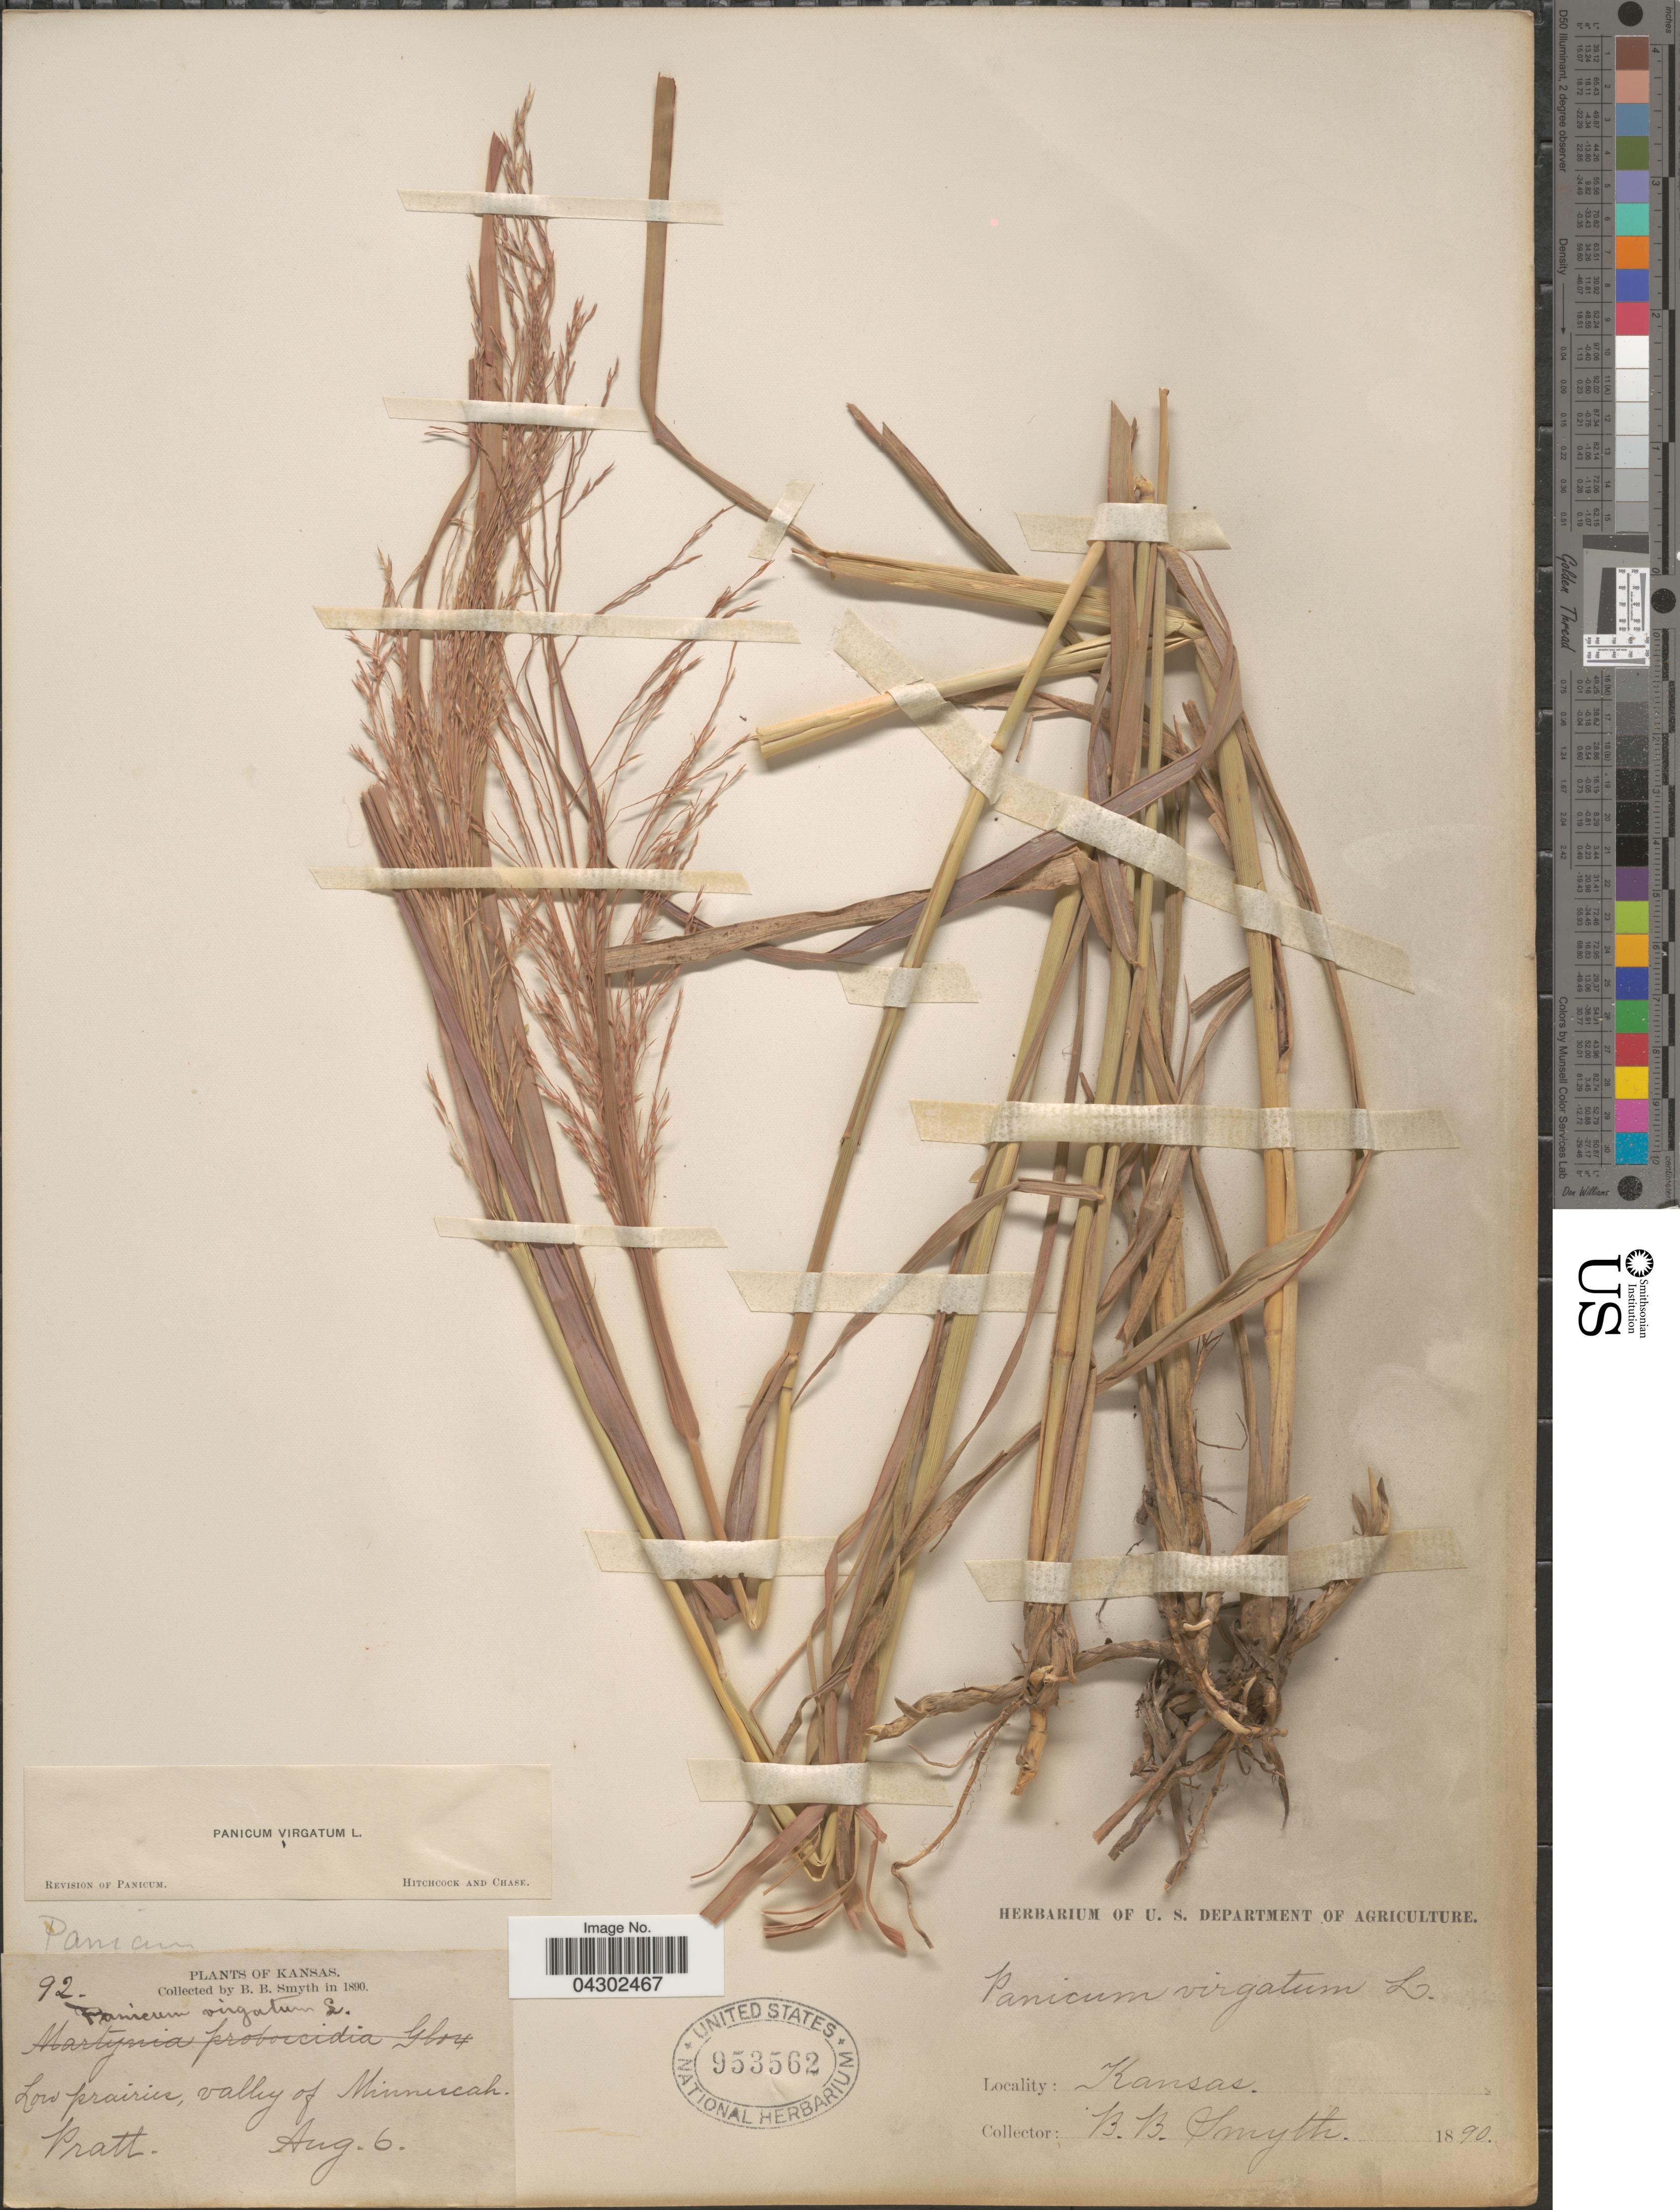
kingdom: Plantae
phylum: Tracheophyta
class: Liliopsida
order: Poales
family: Poaceae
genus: Panicum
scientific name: Panicum virgatum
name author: L.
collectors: B. Smyth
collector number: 92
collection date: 1890-08-06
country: United States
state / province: Kansas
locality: Low prairies, valley of Ninnescah Pratt.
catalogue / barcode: US 953562